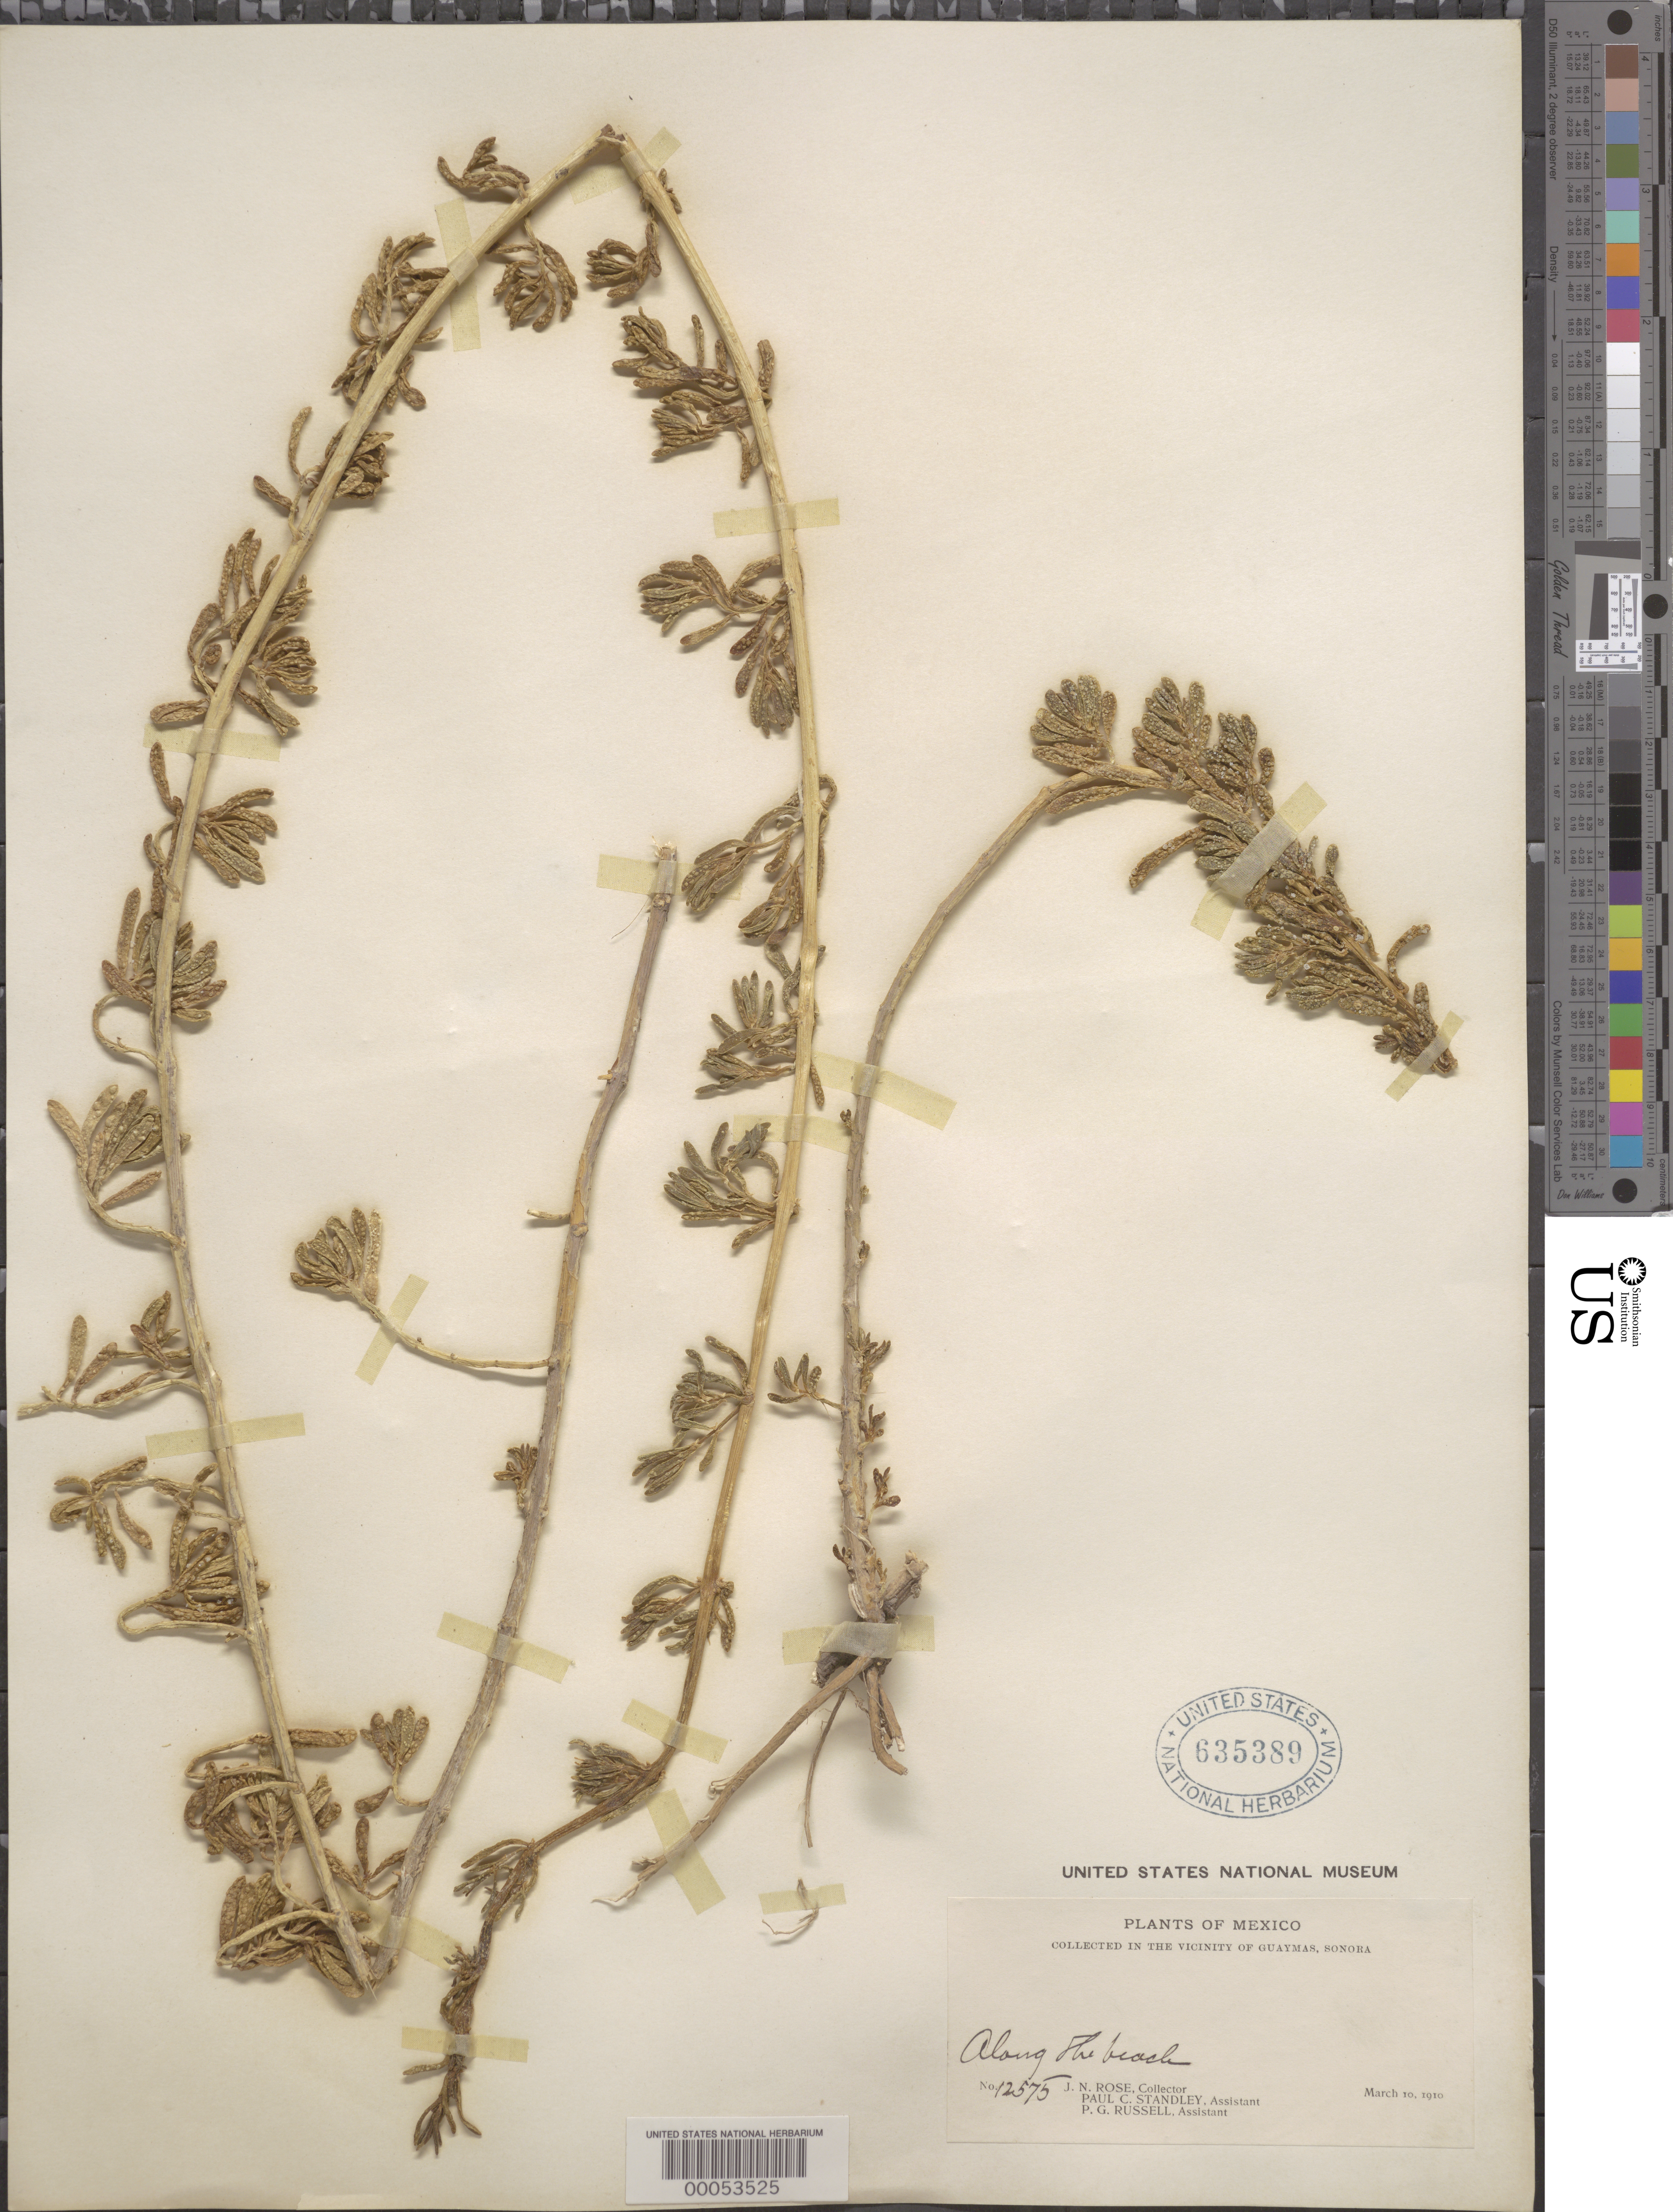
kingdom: Plantae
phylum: Tracheophyta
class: Magnoliopsida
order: Brassicales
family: Bataceae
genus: Batis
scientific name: Batis maritima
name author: L.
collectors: J. N. Rose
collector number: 12575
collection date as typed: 10 Mar 1910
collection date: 1910-03-10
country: Mexico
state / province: Sonora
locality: Guaymas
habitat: Along the beach.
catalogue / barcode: US 635389